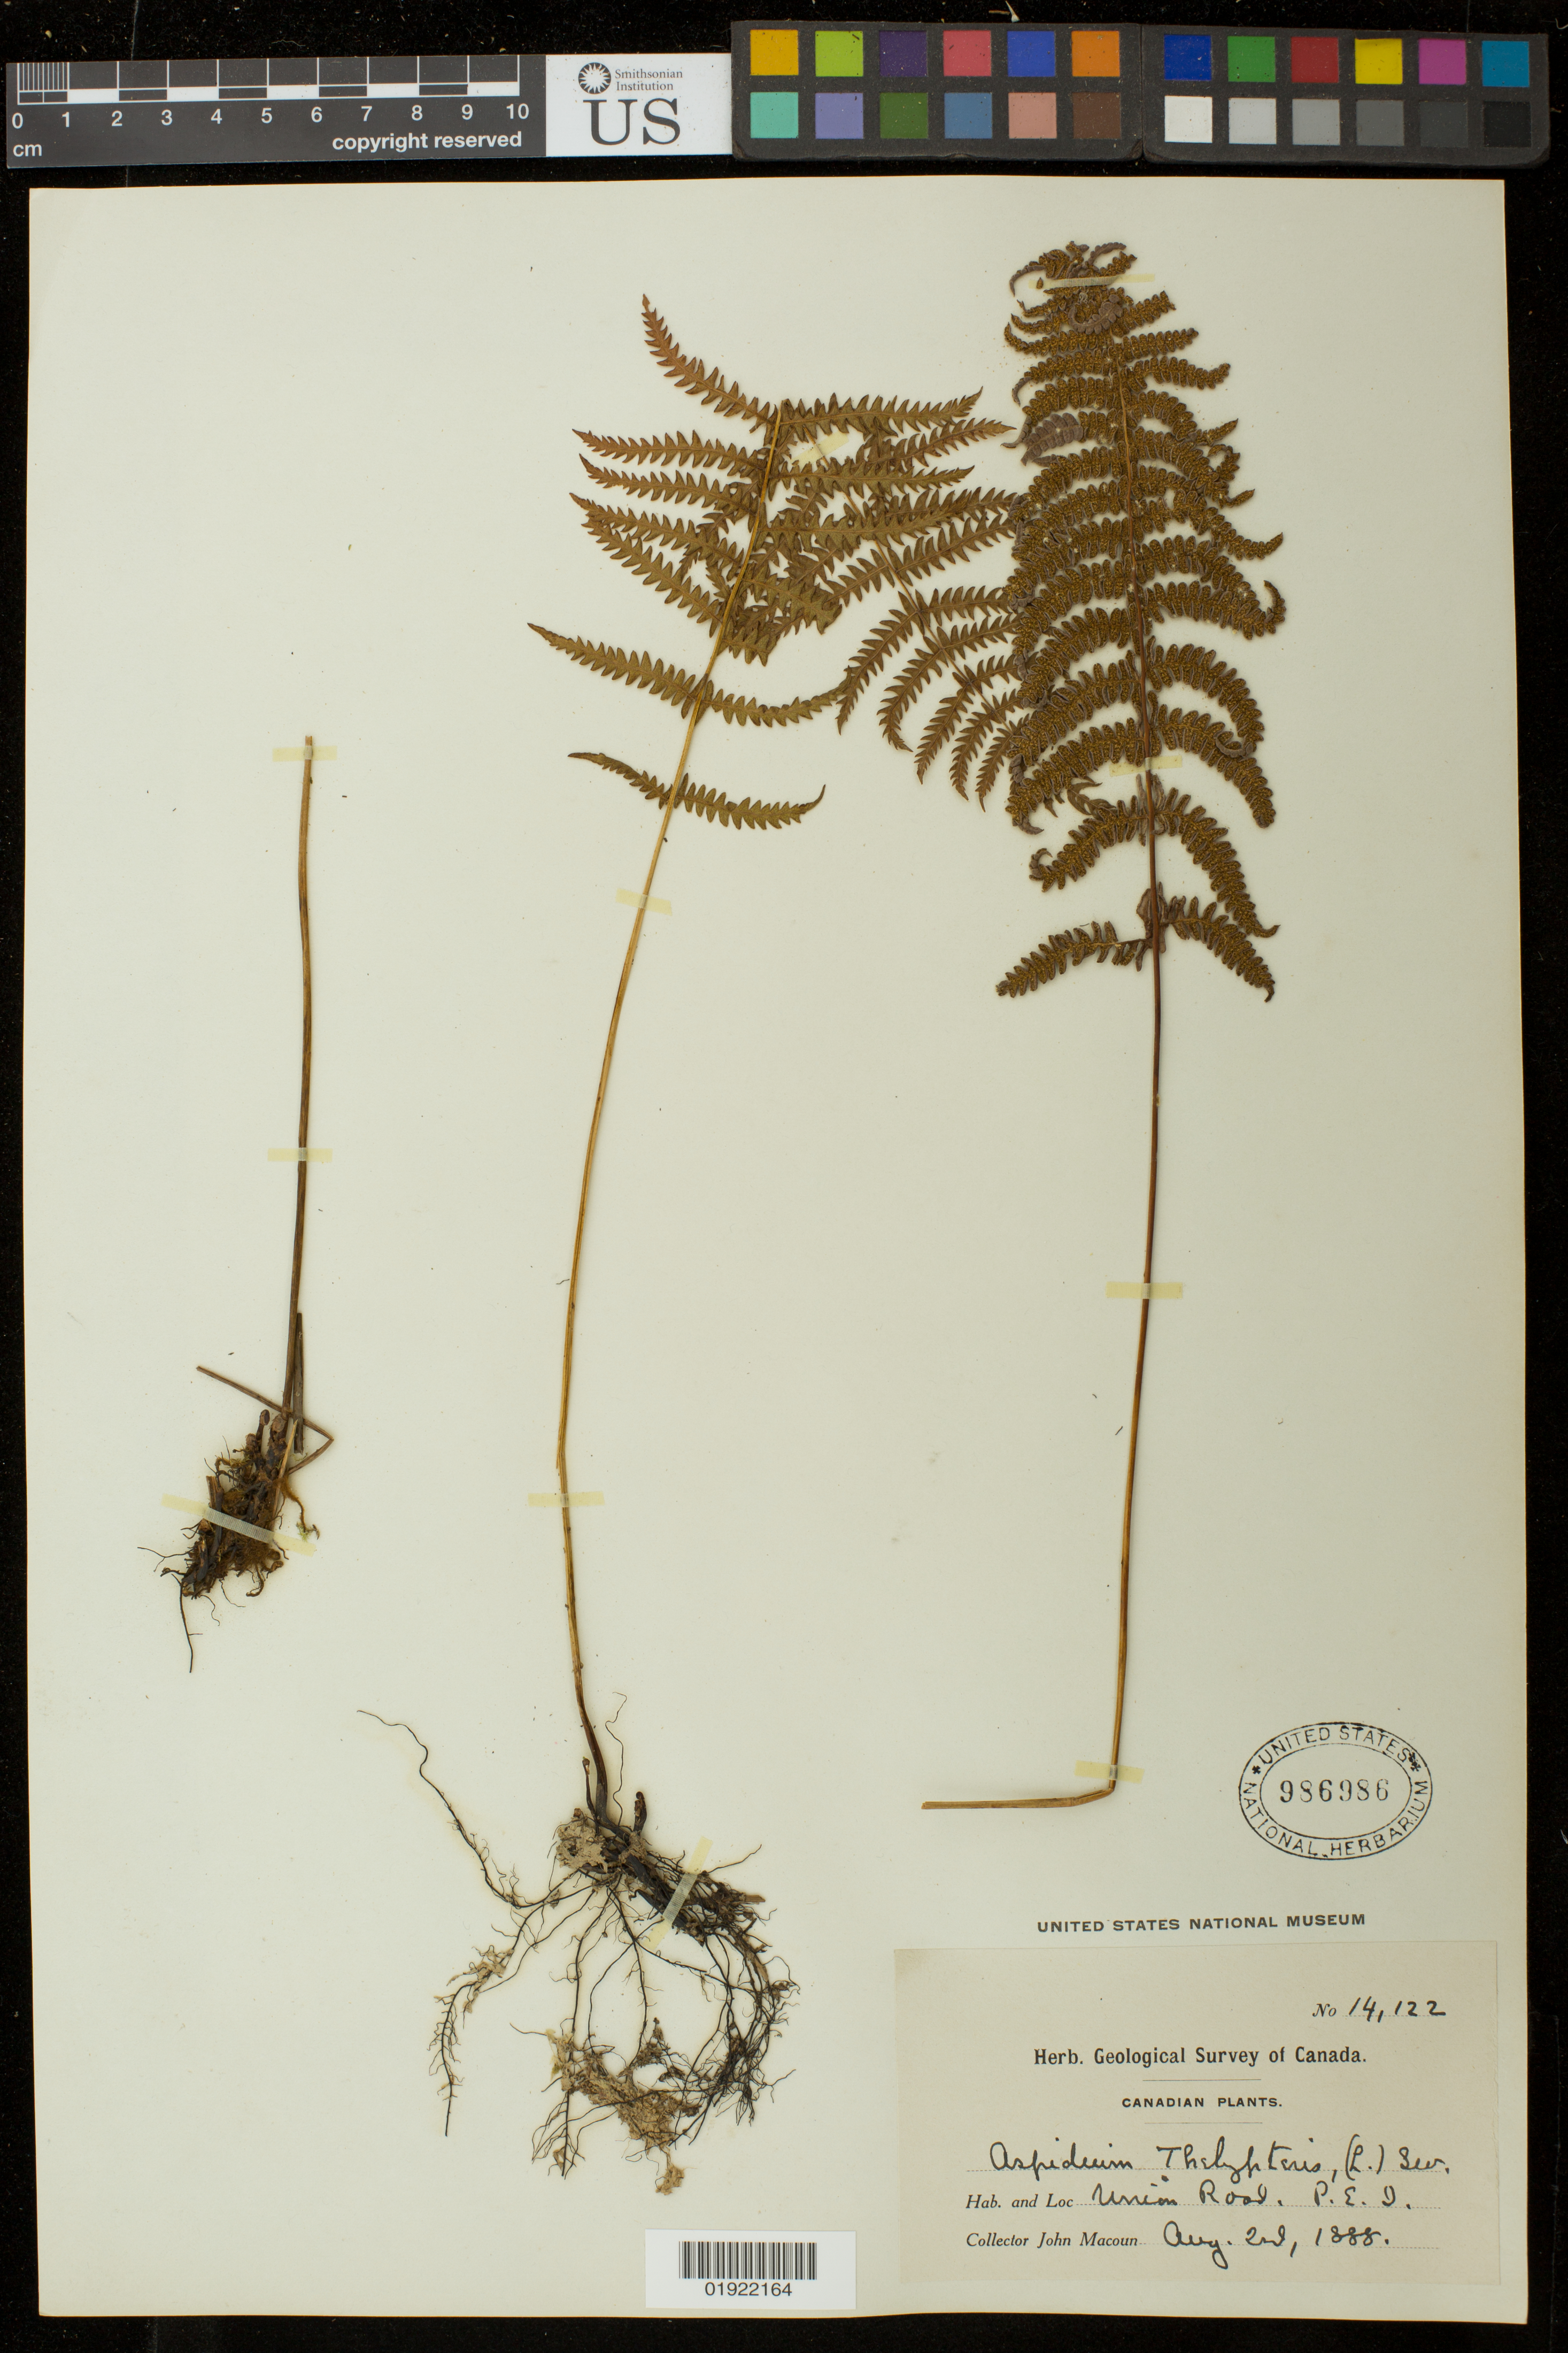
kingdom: Plantae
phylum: Tracheophyta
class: Polypodiopsida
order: Polypodiales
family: Thelypteridaceae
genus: Thelypteris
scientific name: Thelypteris palustris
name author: (Salisb.) Schott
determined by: Schott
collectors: J. Macoun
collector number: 14,122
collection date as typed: Aug. 2, 1888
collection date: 1888-08-02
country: Canada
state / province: Prince Edward Island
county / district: Queens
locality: Union Road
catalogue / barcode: US 986986